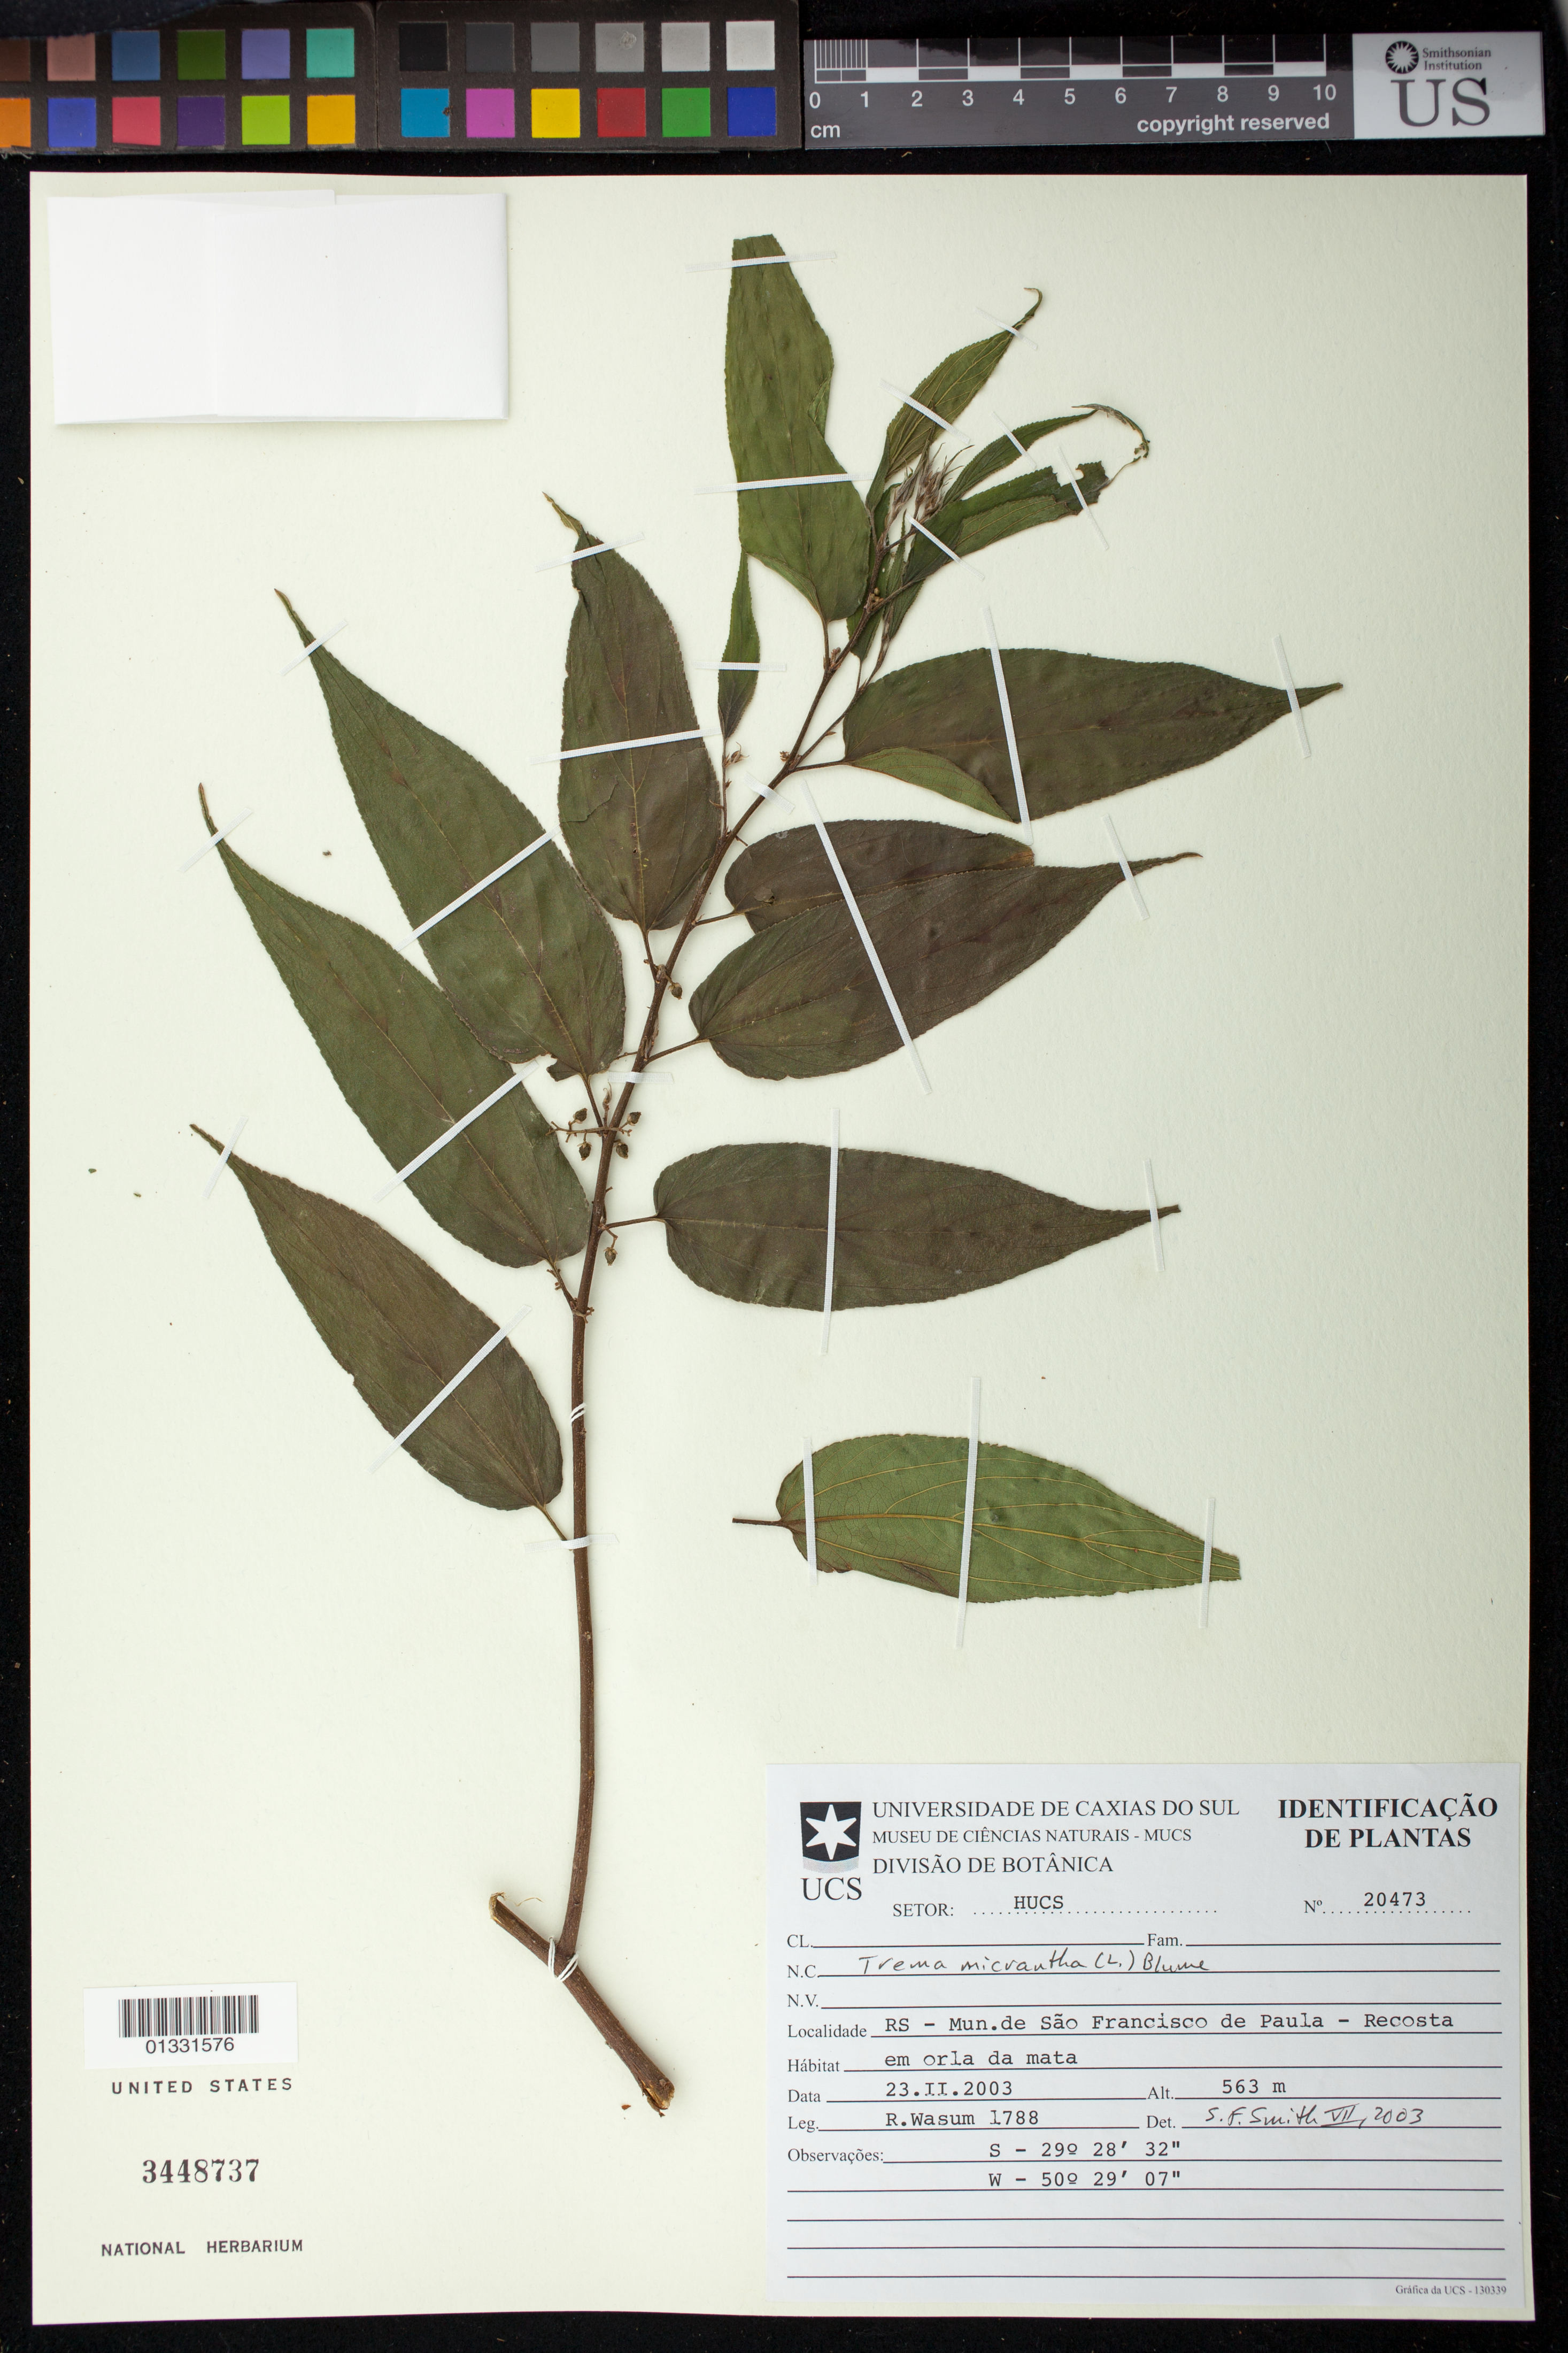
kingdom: Plantae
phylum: Tracheophyta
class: Magnoliopsida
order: Rosales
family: Cannabaceae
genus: Trema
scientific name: Trema micranthum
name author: (L.) Blume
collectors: R. Wasum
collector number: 1788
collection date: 2003-02-23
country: Brazil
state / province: Rio Grande do Sul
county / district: São Francisco de Paula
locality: Recosta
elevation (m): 563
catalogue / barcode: US 3448737